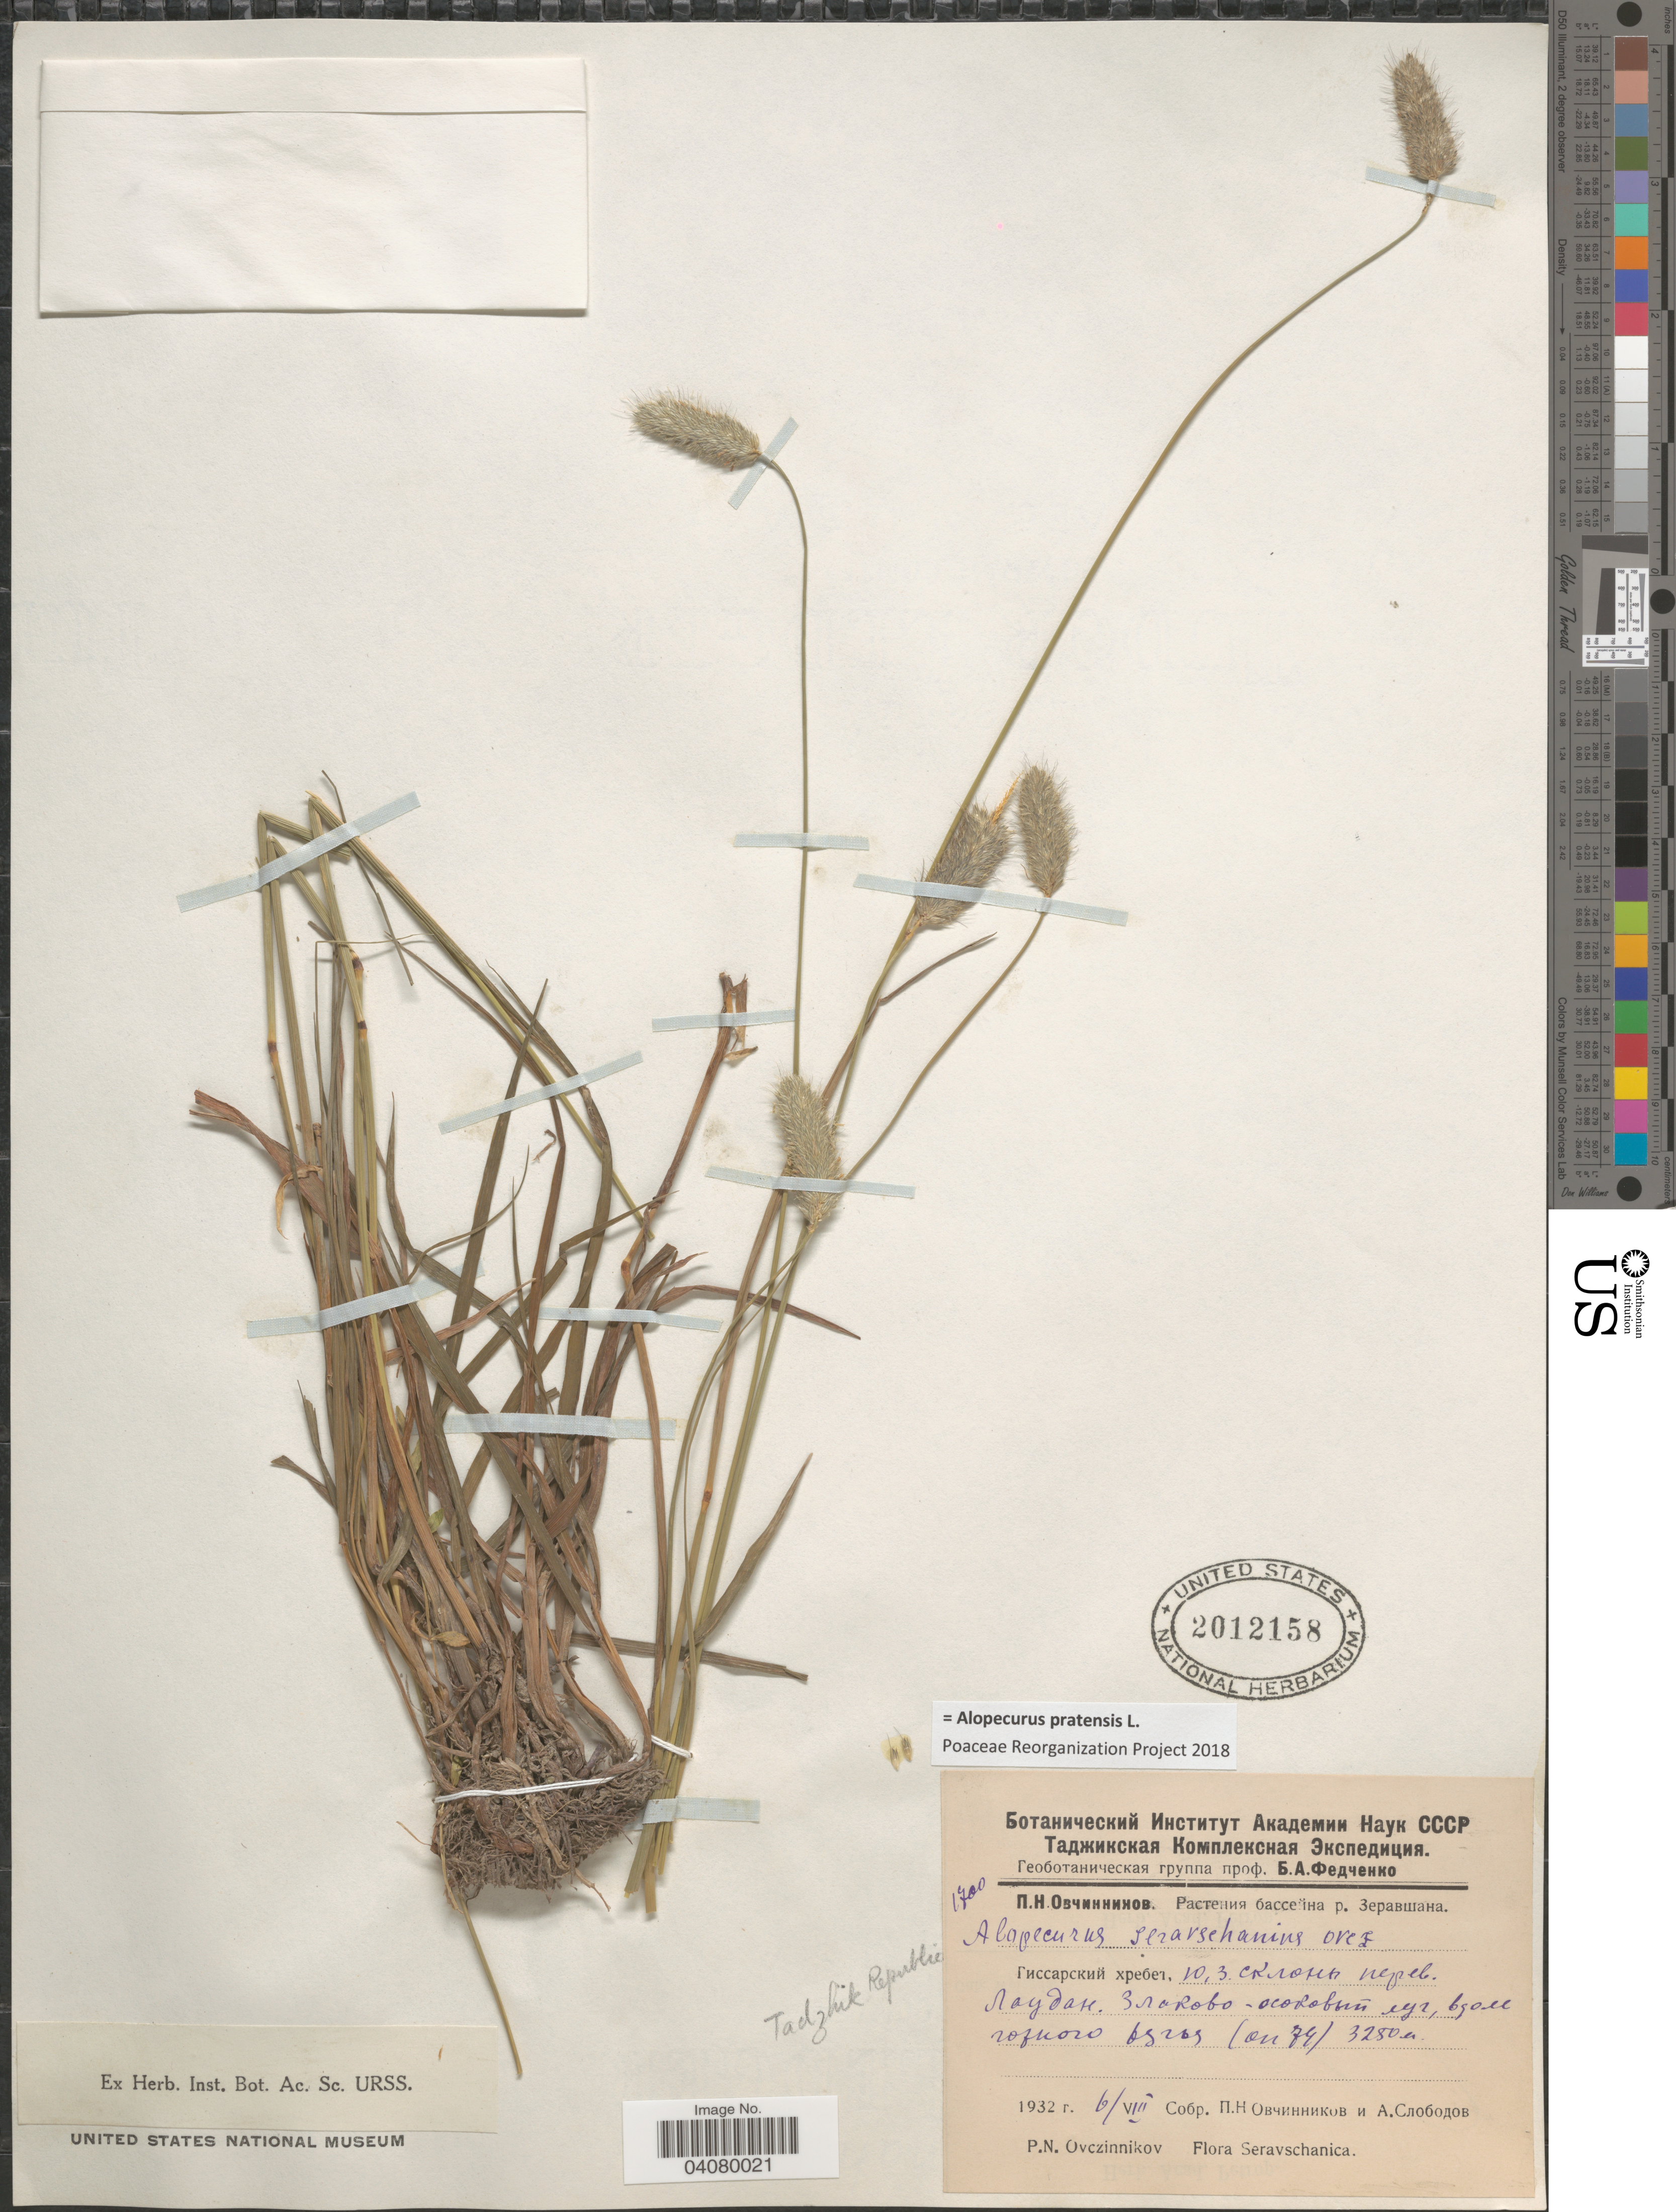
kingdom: Plantae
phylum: Tracheophyta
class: Liliopsida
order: Poales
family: Poaceae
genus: Alopecurus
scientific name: Alopecurus pratensis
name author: L.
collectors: P. Ovczinnikov & A. Slobodov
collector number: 1700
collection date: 1932-08-06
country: Tajikistan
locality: Seravschanica. Valley of river Zeravshan, Mountain Pass Laudan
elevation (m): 3280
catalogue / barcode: US 2012158